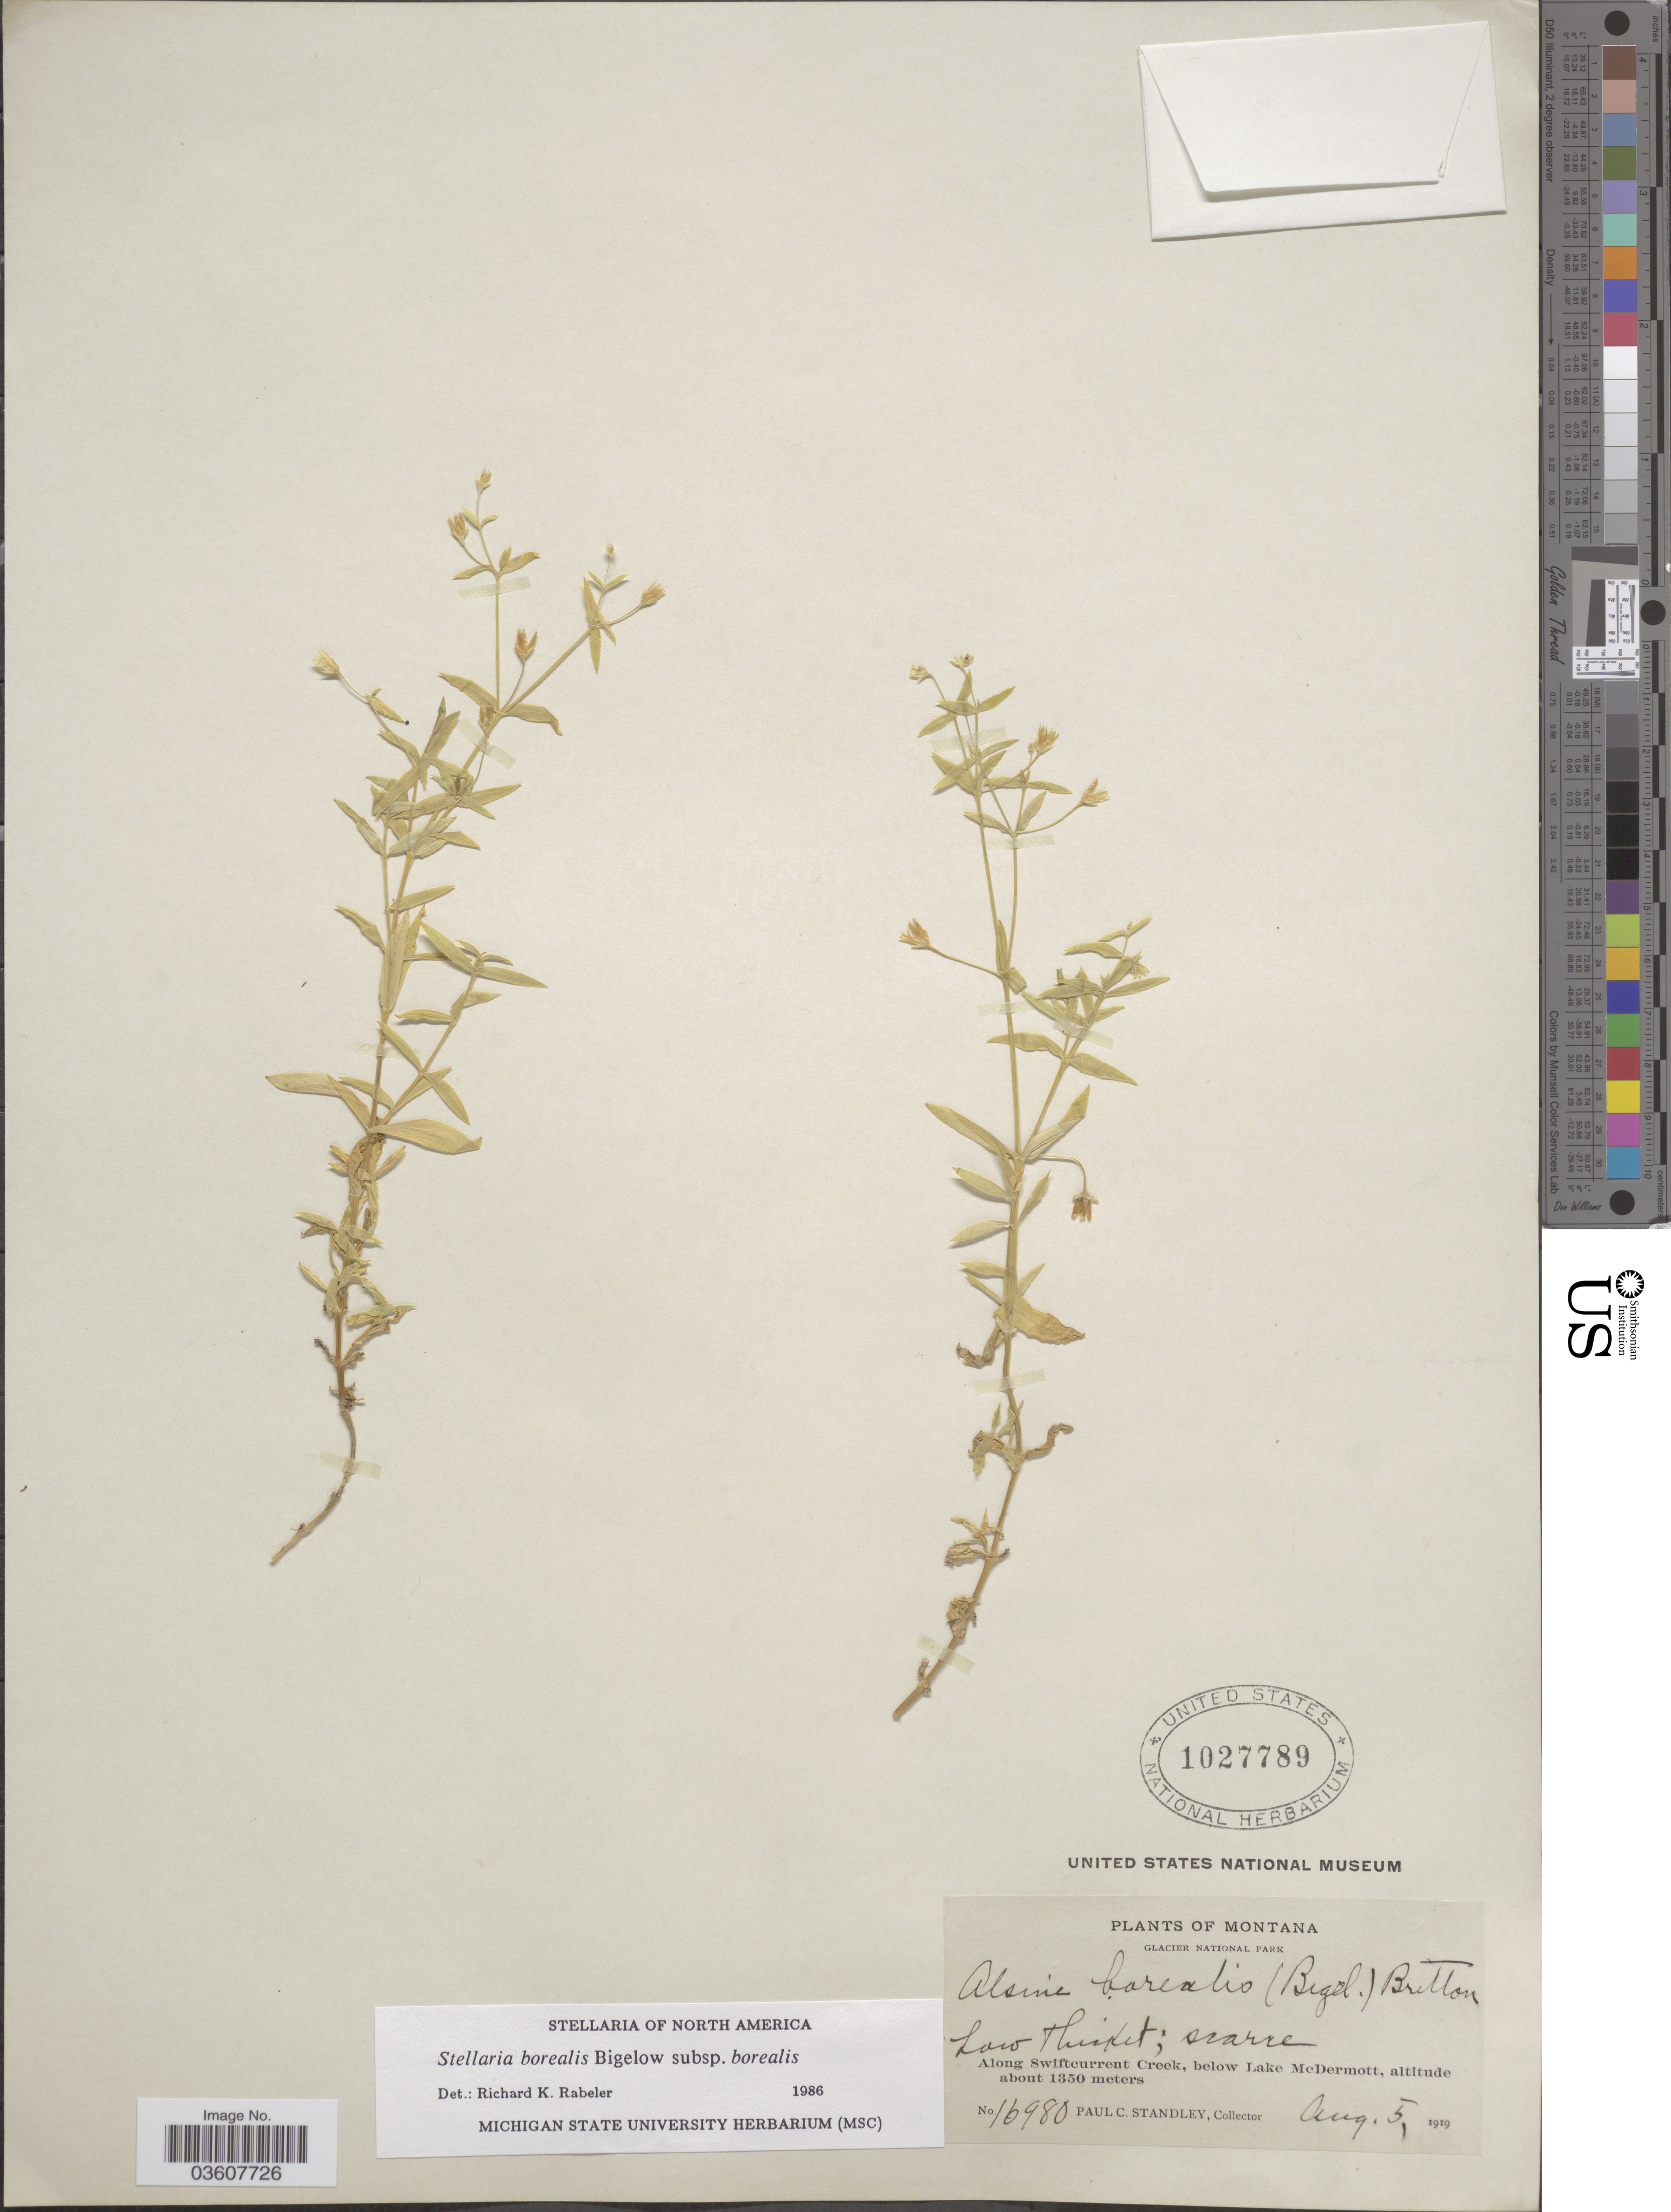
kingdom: Plantae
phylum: Tracheophyta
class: Magnoliopsida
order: Caryophyllales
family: Caryophyllaceae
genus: Stellaria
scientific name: Stellaria borealis subsp. borealis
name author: Bigelow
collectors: P. C. Standley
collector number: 16980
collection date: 1919-08-05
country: United States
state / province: Montana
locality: Glacier National Park. Along Swiftcurrent Creek, below Lake McDermott.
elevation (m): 1350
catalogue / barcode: US 1027789